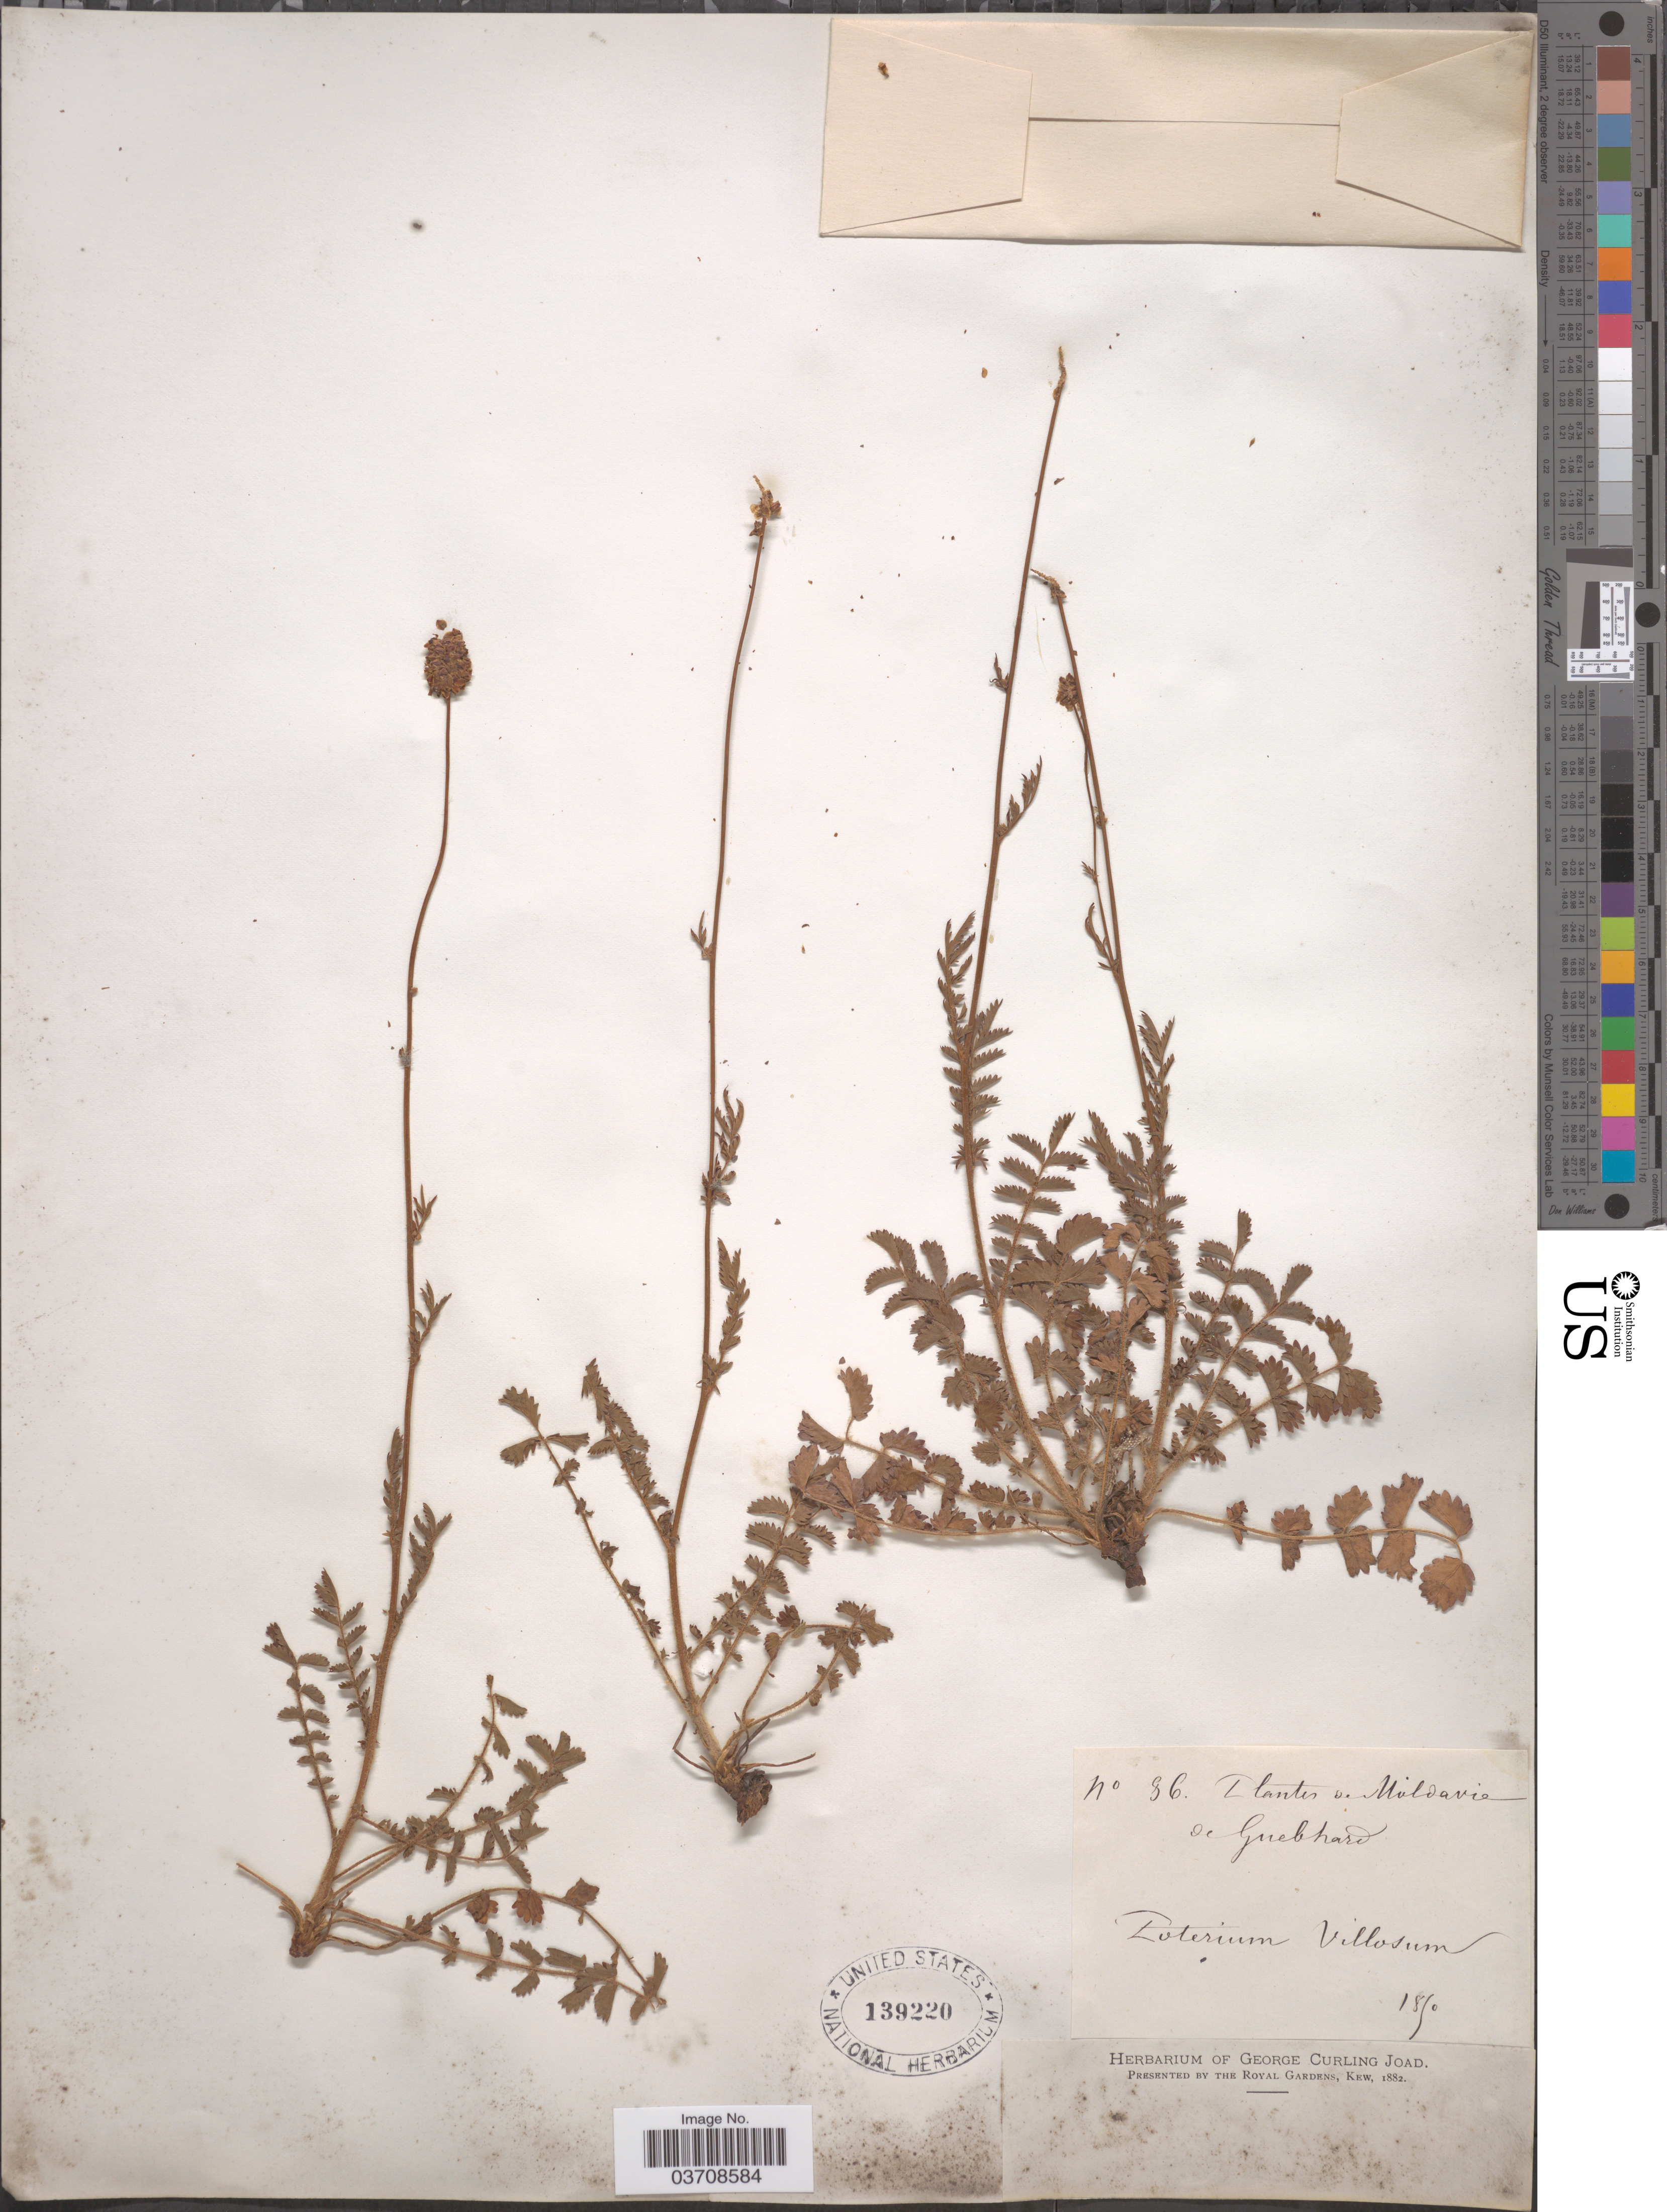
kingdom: Plantae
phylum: Tracheophyta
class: Magnoliopsida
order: Rosales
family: Rosaceae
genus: Sanguisorba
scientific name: Sanguisorba minor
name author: Scop.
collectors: ex herb. George Curling Joad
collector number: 96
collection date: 1890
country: Moldova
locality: Moldavie.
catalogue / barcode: US 139220